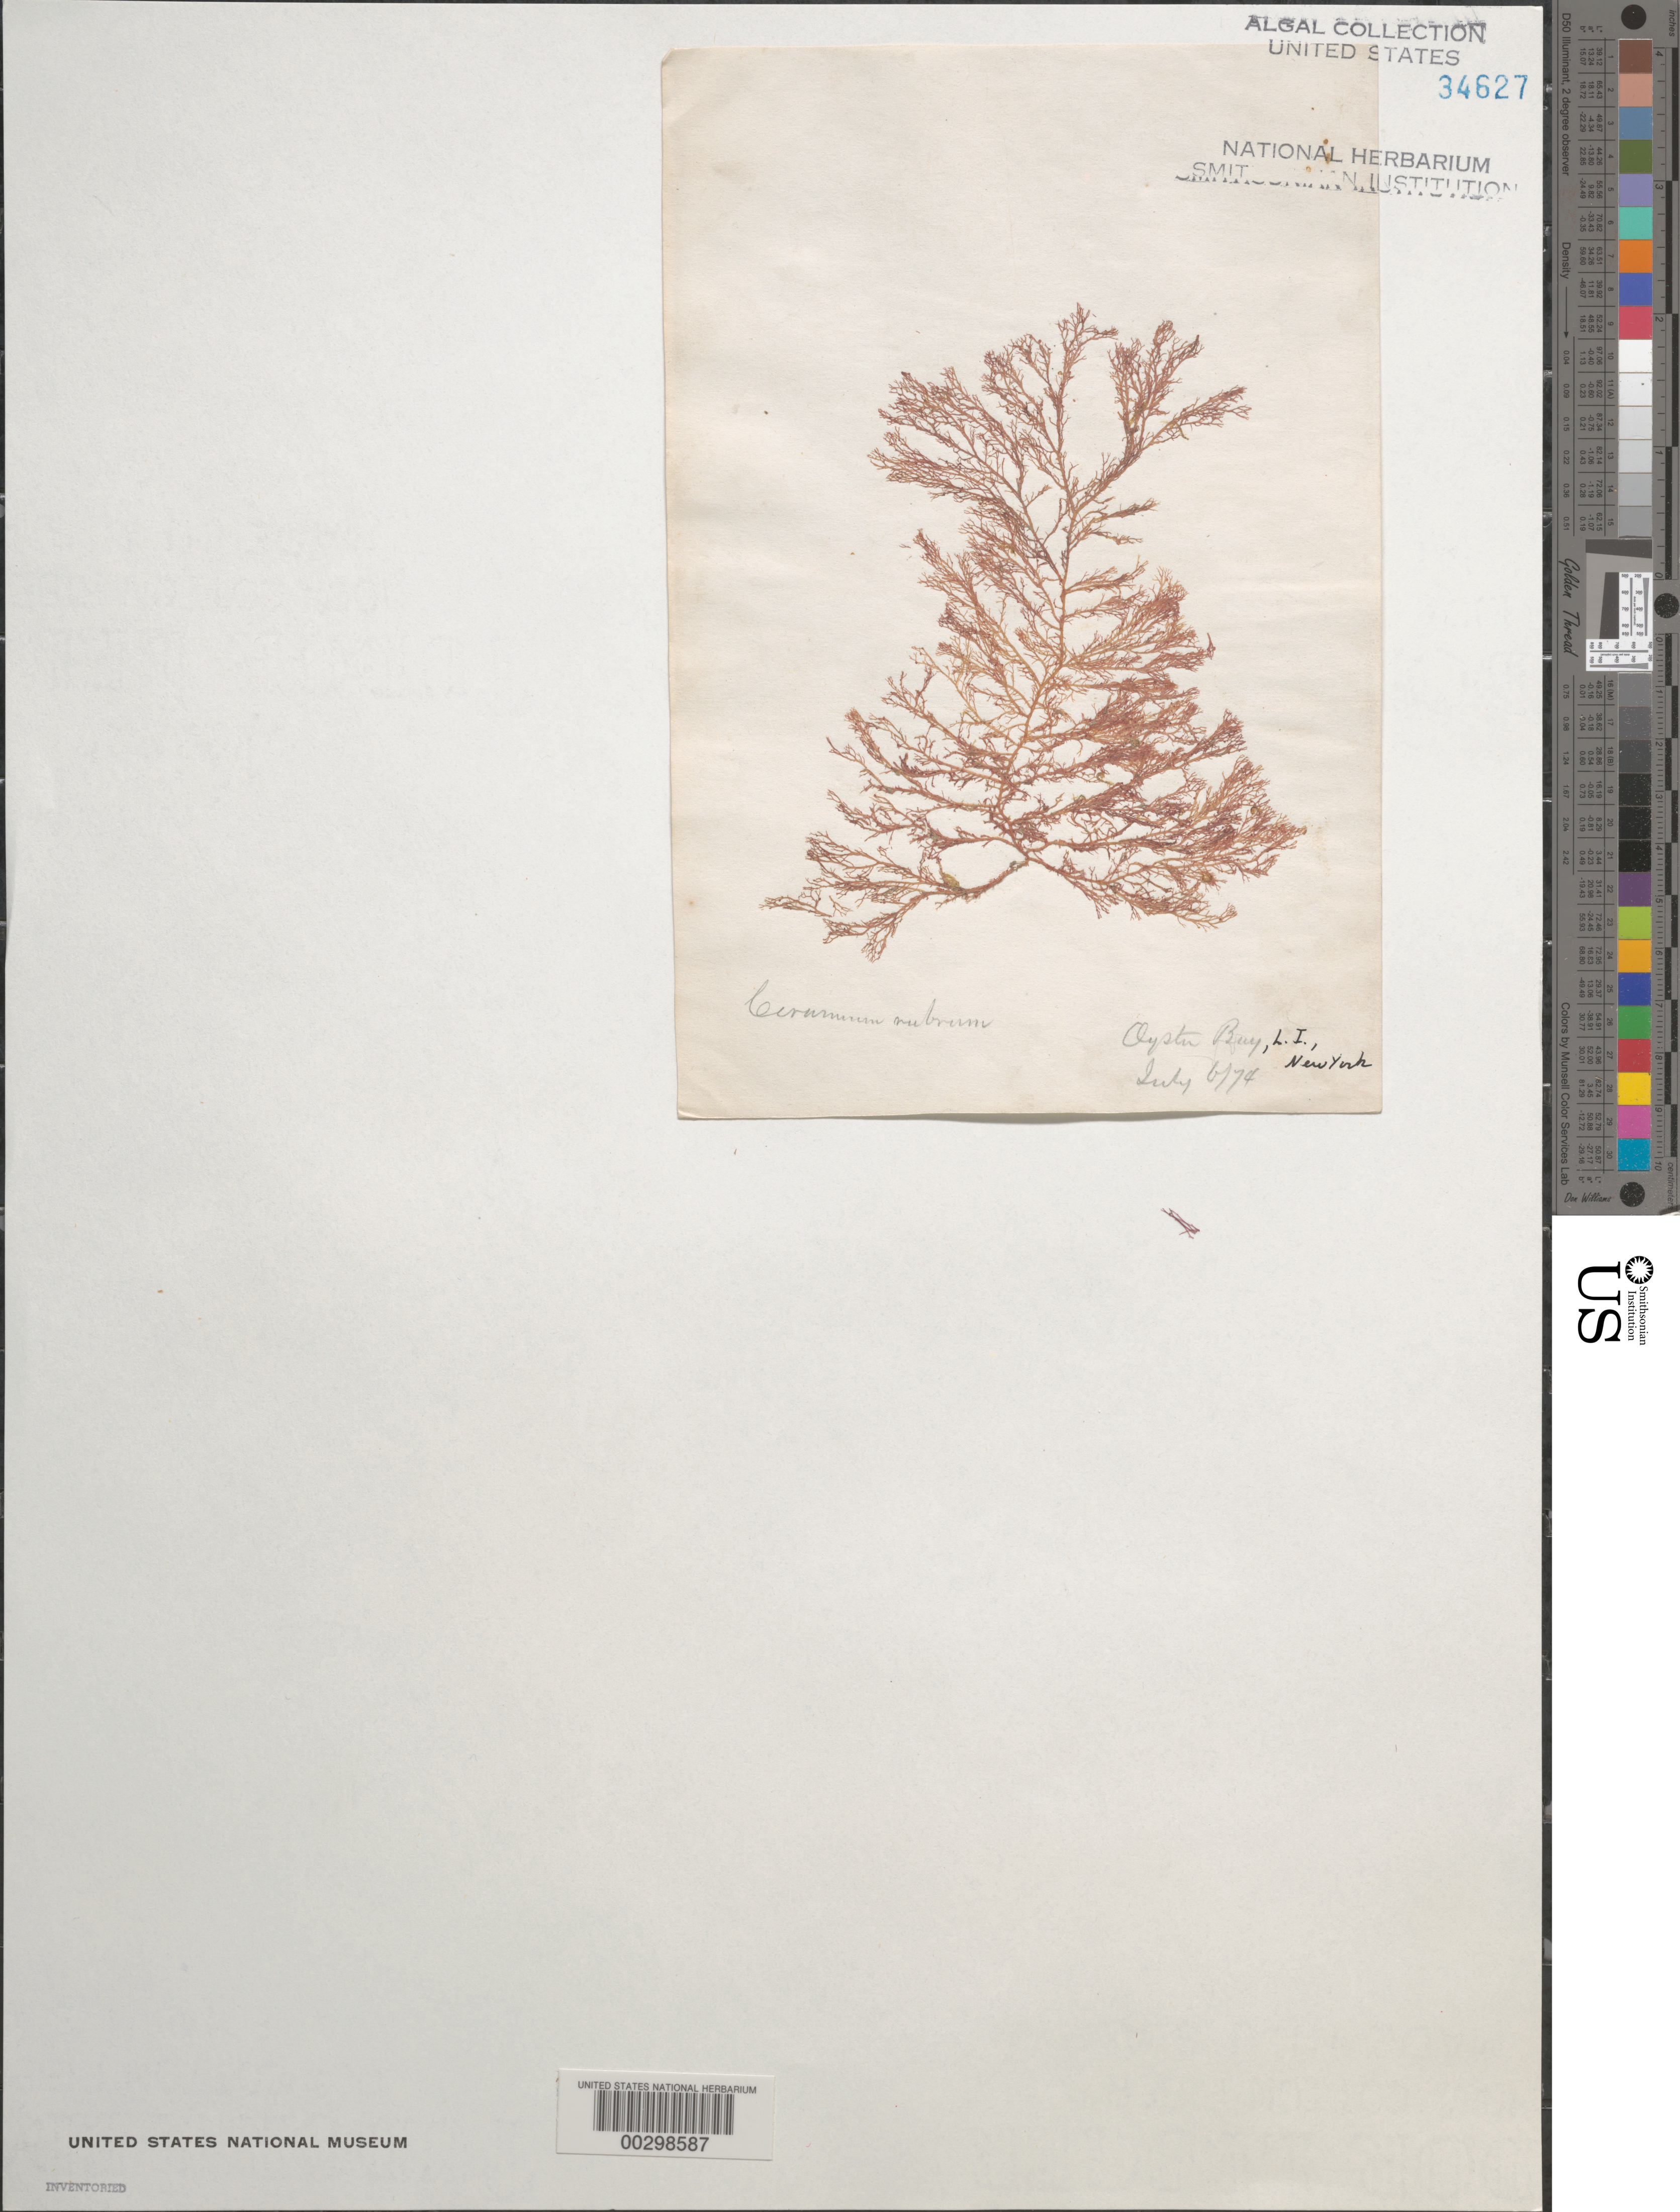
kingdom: Plantae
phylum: Rhodophyta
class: Florideophyceae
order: Ceramiales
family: Ceramiaceae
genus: Ceramium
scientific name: Ceramium rubrum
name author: C. Agardh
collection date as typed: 06 Jul 1874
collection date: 1874-07-06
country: United States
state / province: New York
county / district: Nassau County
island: Long Island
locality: Oyster Bay, Long Island Sound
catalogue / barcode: US 34627